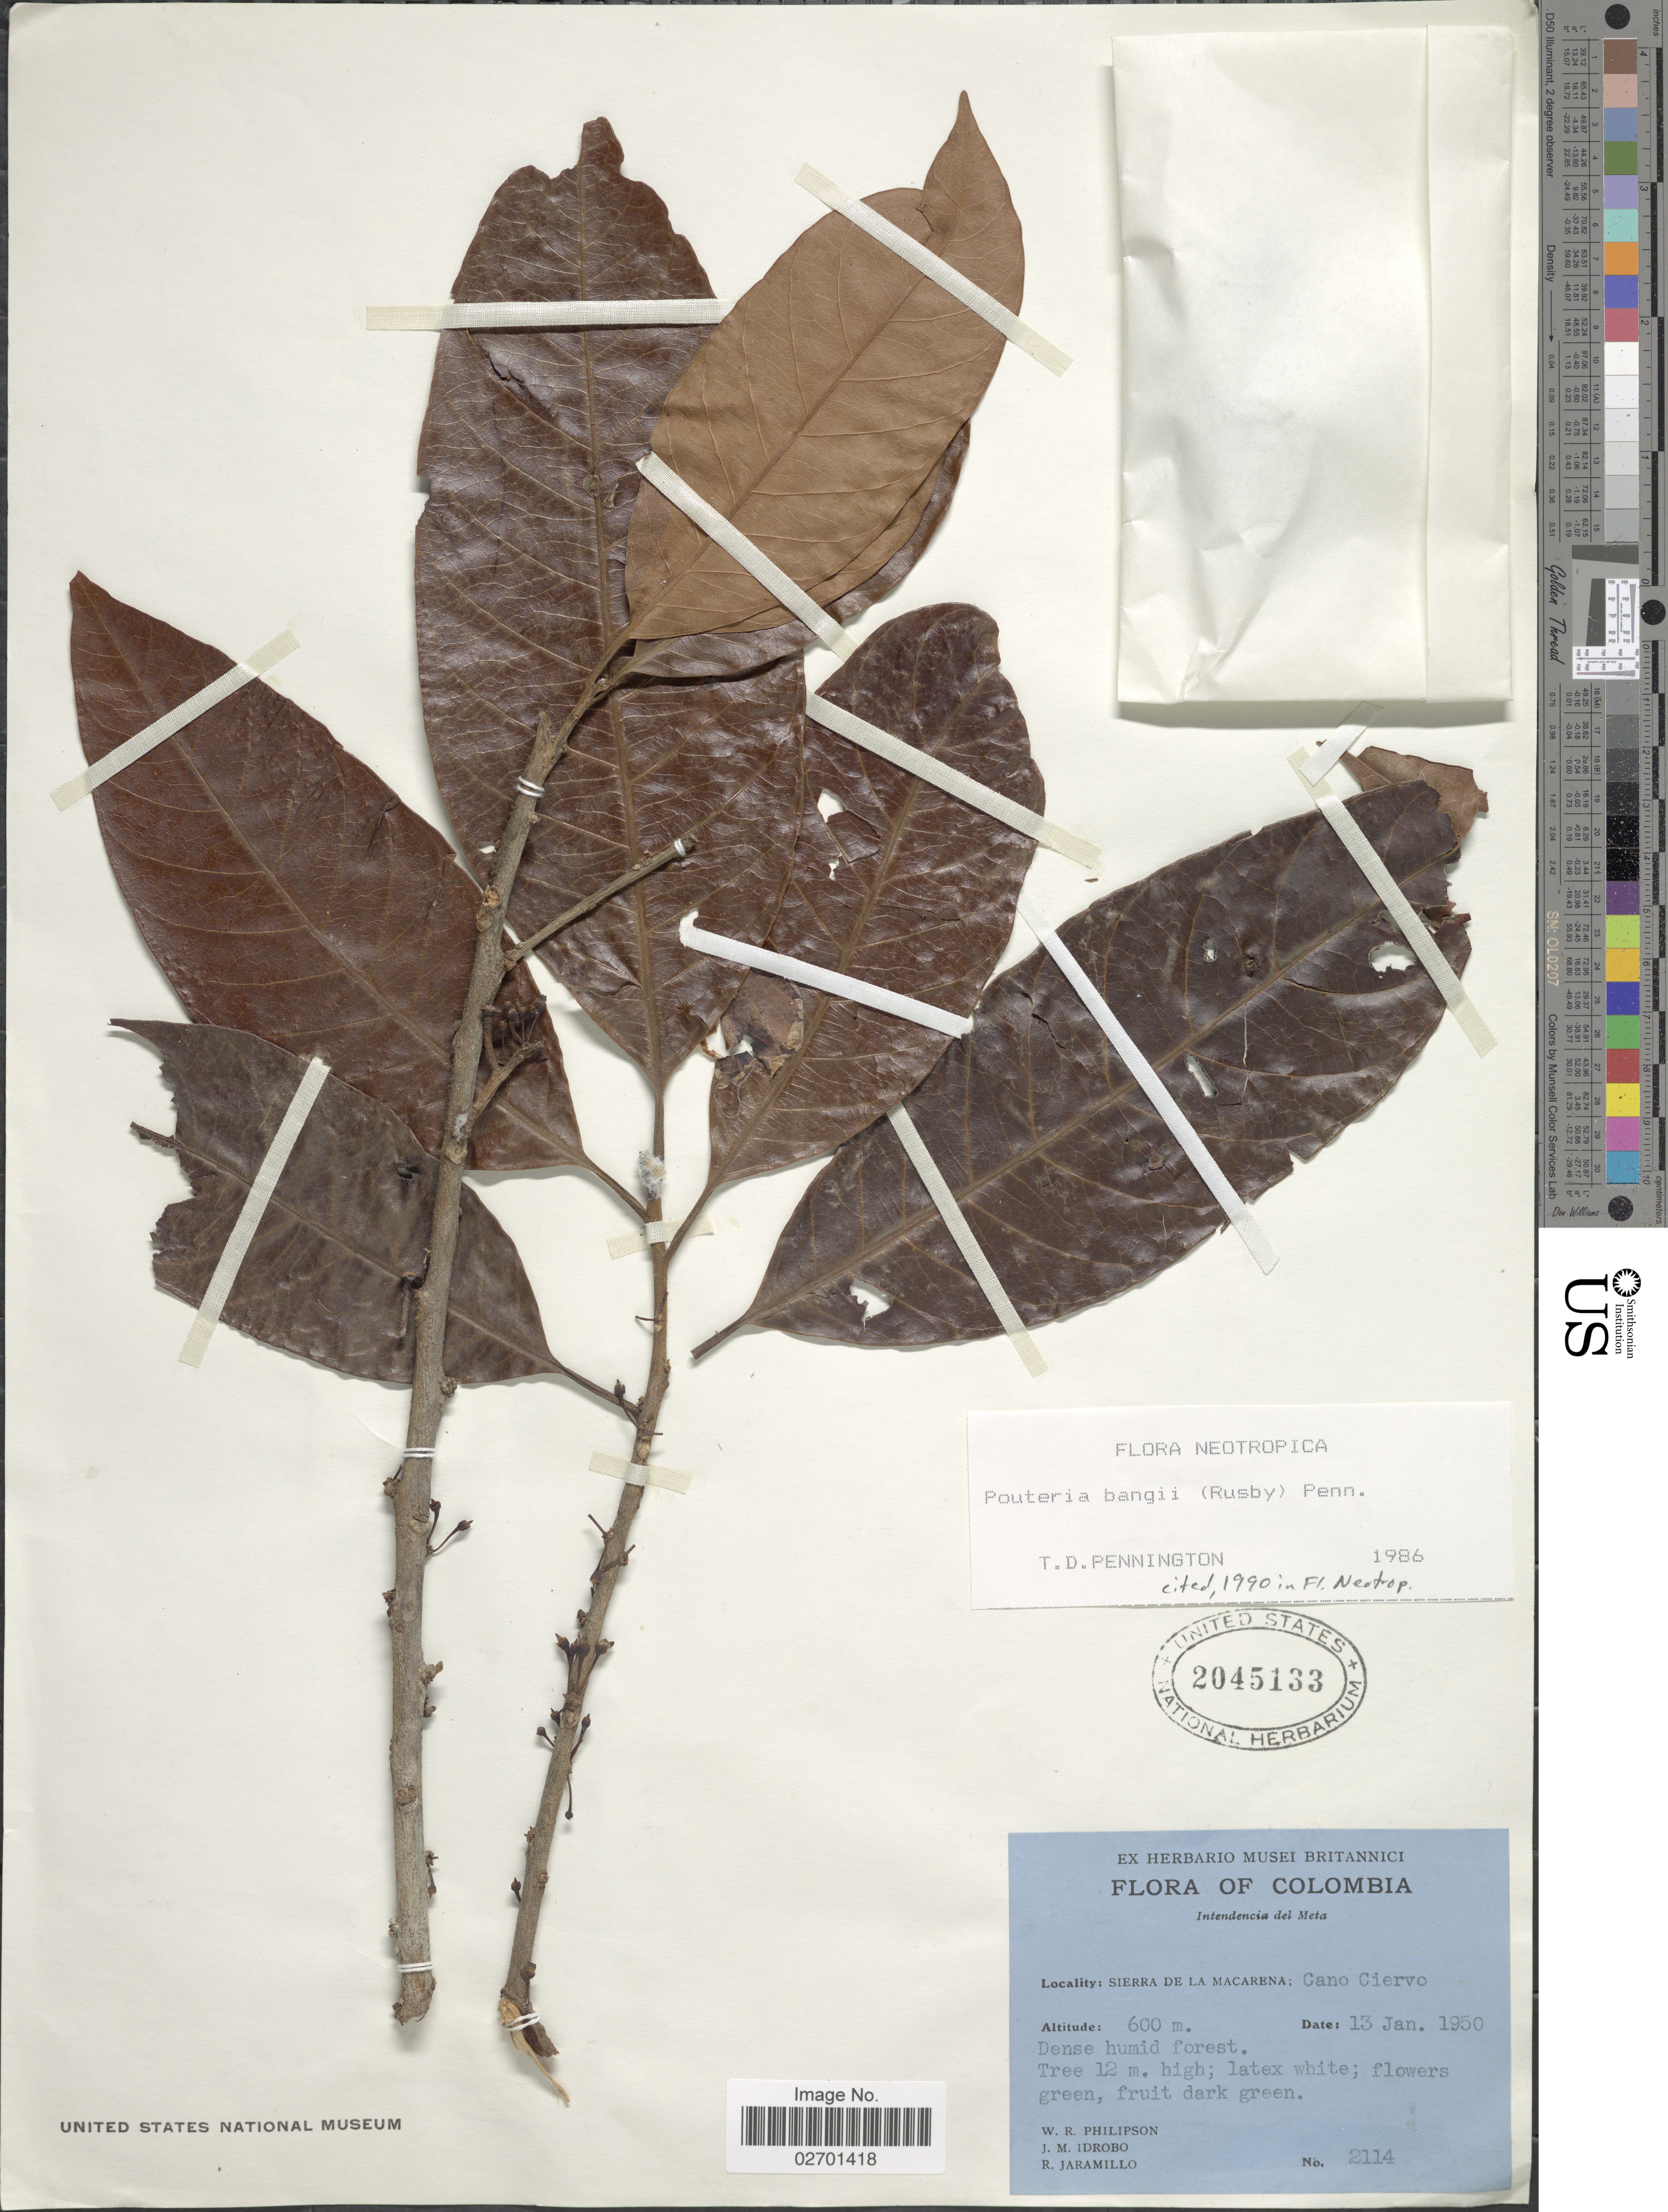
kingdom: Plantae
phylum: Tracheophyta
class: Magnoliopsida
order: Ericales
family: Sapotaceae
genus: Pouteria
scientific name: Pouteria bangii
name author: (Rusby) T.D. Penn.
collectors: W. R. Philipson, J. M. Idrobo & R. Jaramillo M.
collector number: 2114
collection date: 1950-01-13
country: Colombia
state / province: Meta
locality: Intendencia del Meta, Sierra de La Macarena: Cano Ciervo.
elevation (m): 600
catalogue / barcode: US 2045133